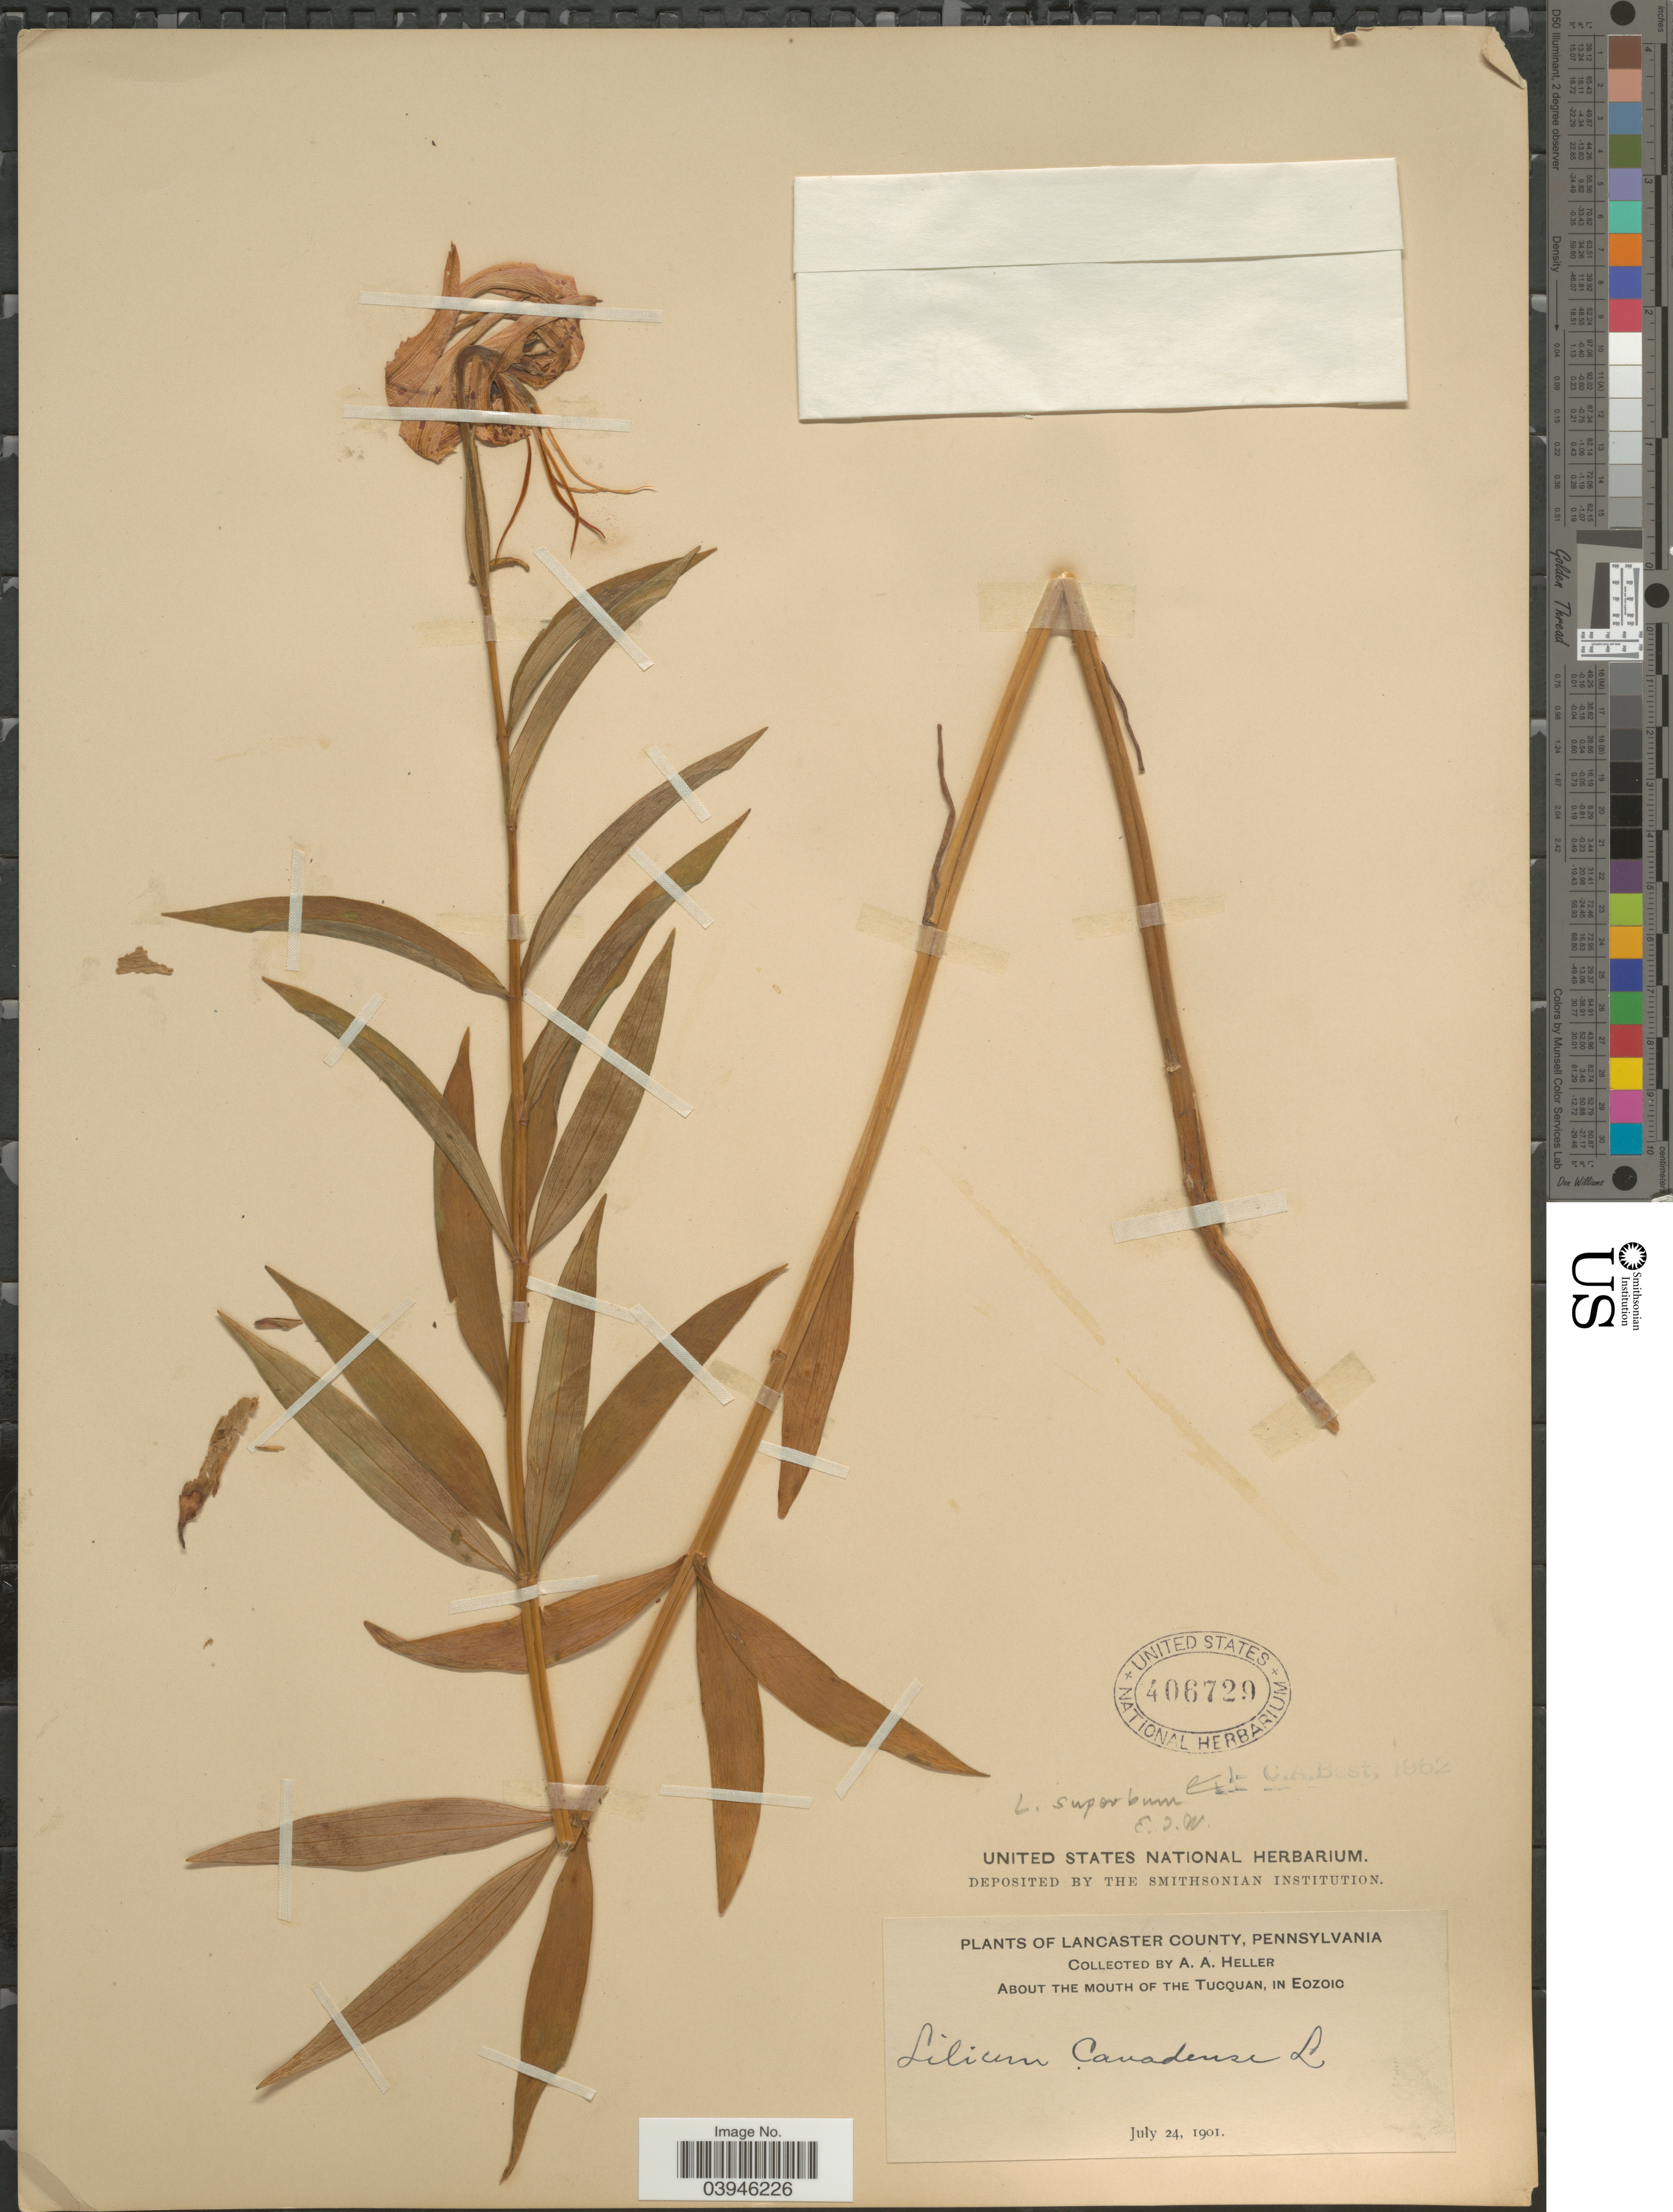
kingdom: Plantae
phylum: Tracheophyta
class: Liliopsida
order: Liliales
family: Liliaceae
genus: Lilium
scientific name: Lilium superbum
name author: L.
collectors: A. A. Heller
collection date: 1901-07-24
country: United States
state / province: Pennsylvania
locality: Lancaster County. About the Mouth of the Tucquan, in Eozoic.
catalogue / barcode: US 406729